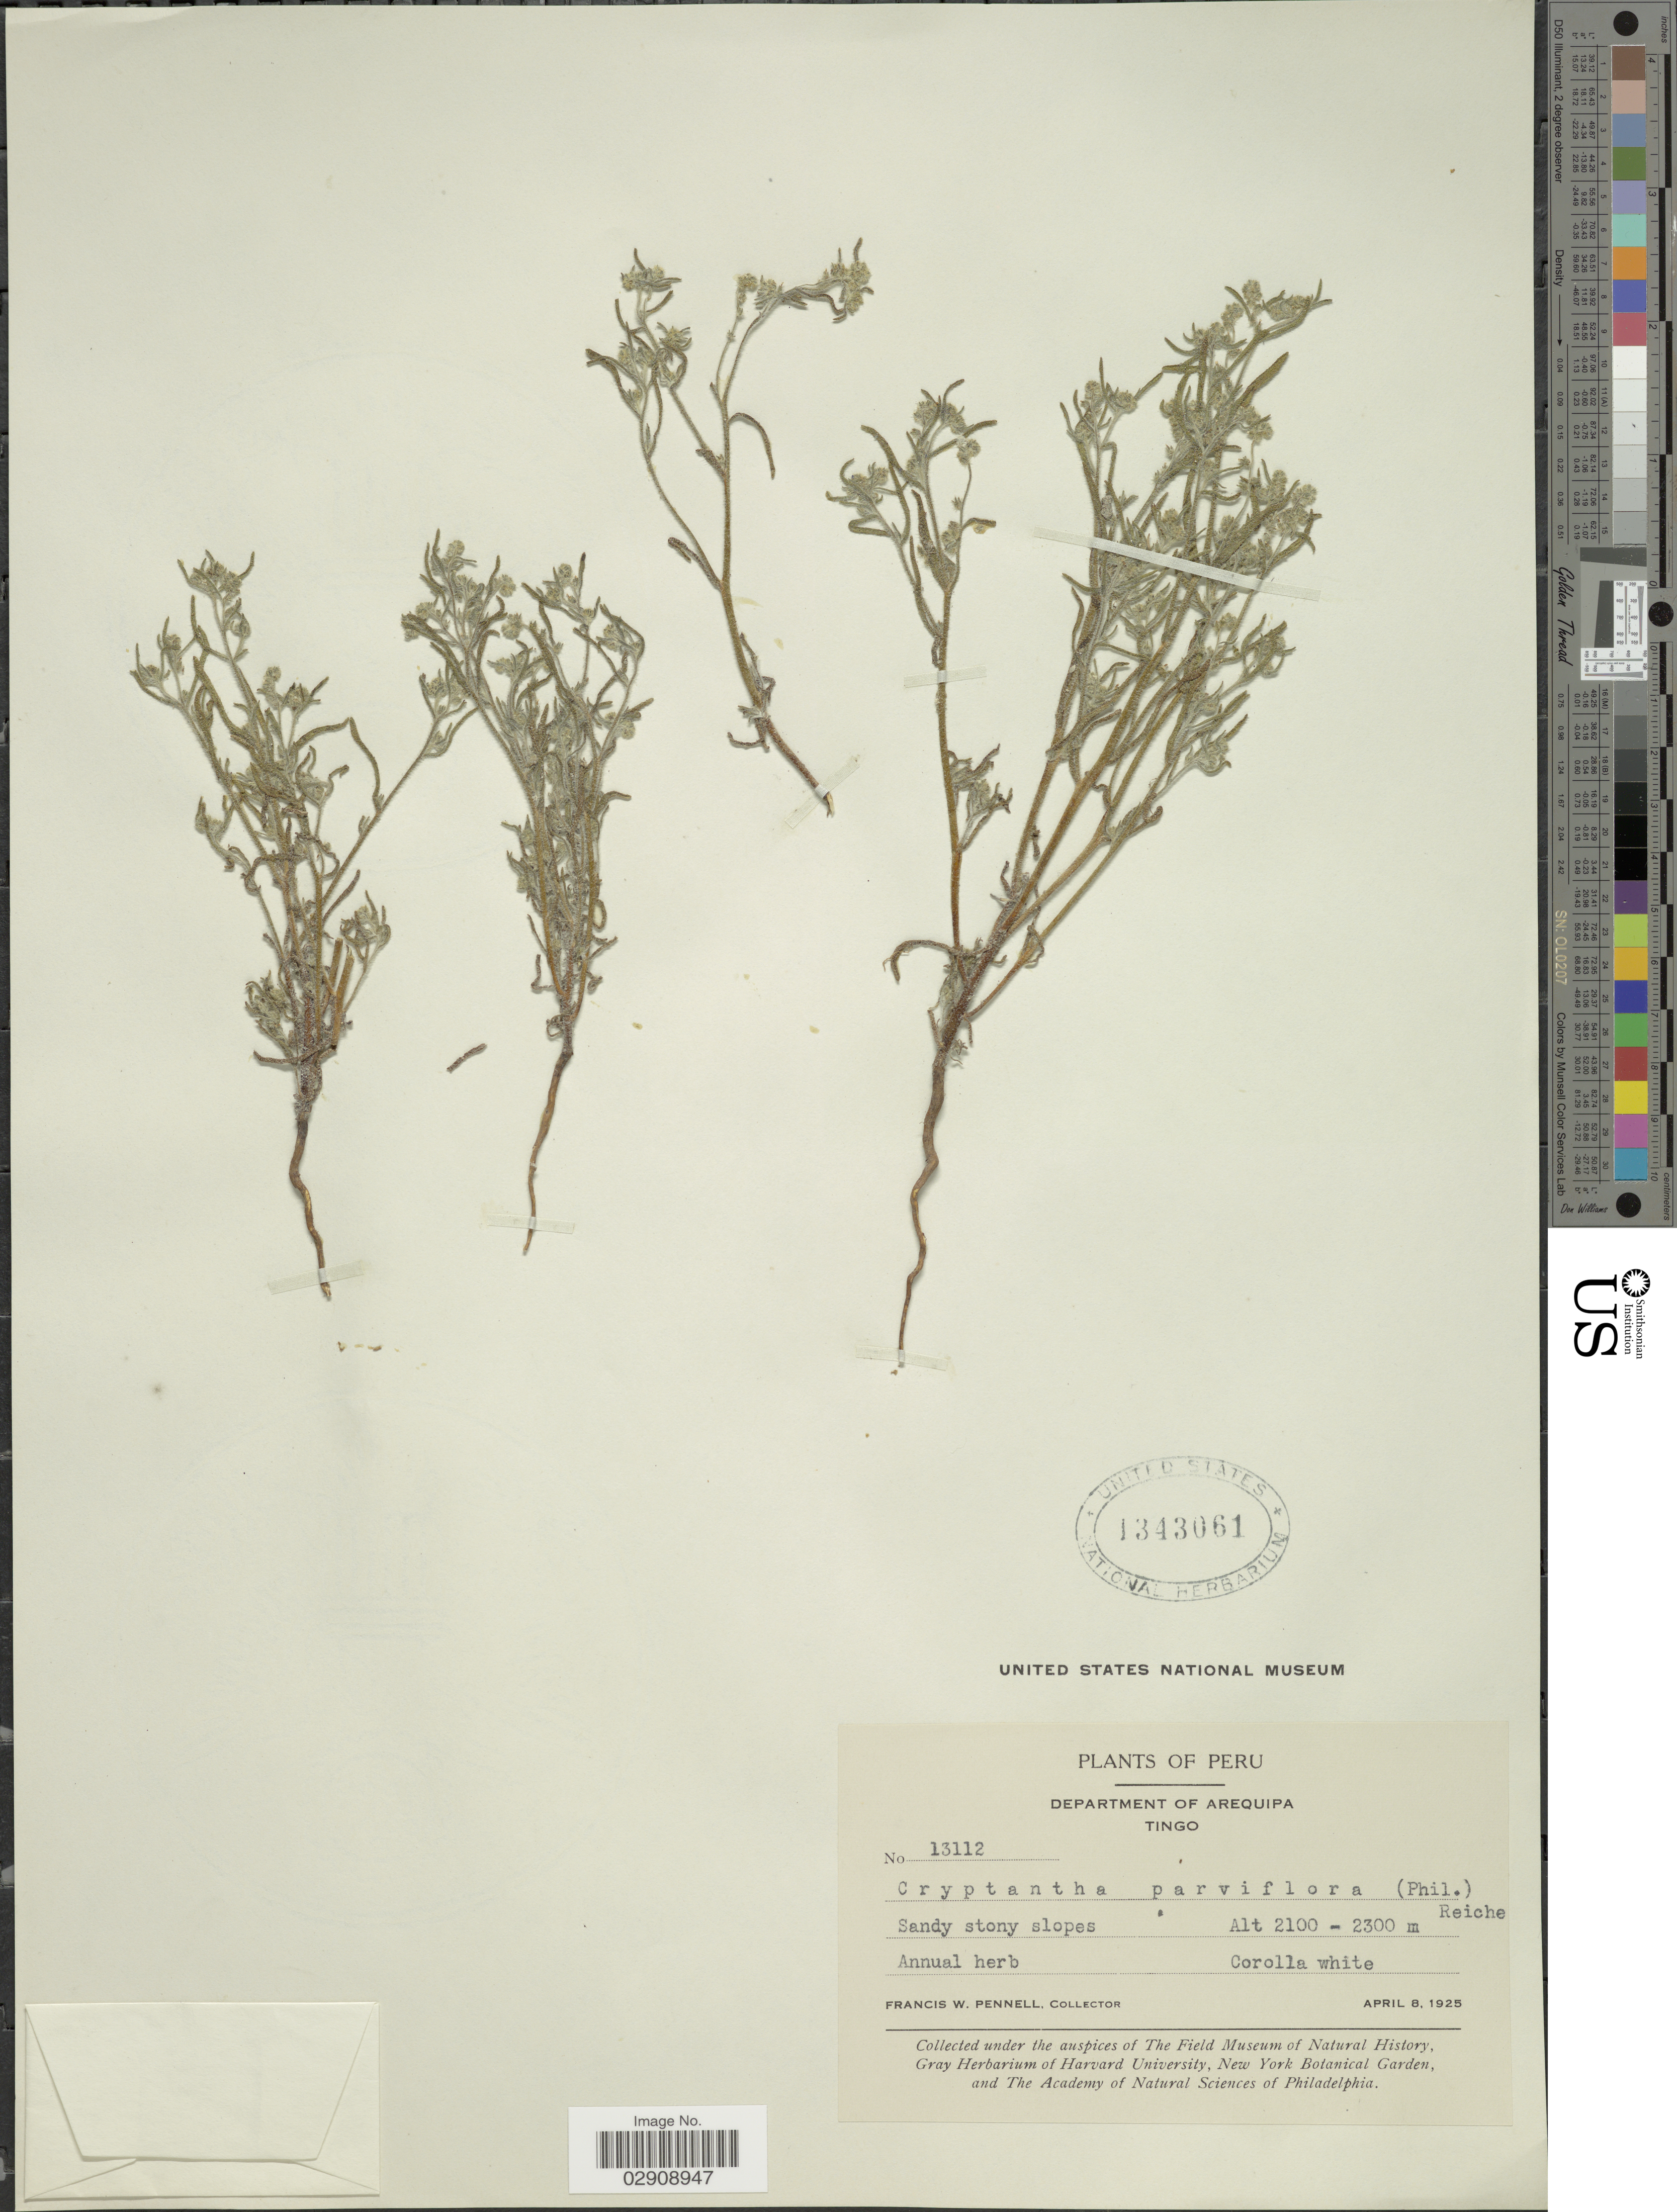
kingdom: Plantae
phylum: Tracheophyta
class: Magnoliopsida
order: Boraginales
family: Boraginaceae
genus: Johnstonella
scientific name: Johnstonella parviflora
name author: (Phil.) Hasenstab & M.G. Simpson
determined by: Moroni, Pablo, (SI), Instituto de Botanica Darwinion (ARGENTINA)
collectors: F. W. Pennell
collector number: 13112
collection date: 1925-04-08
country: Peru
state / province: Arequipa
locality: Department of Arequipa. Tingo. Peru.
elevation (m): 2100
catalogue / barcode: US 1343061